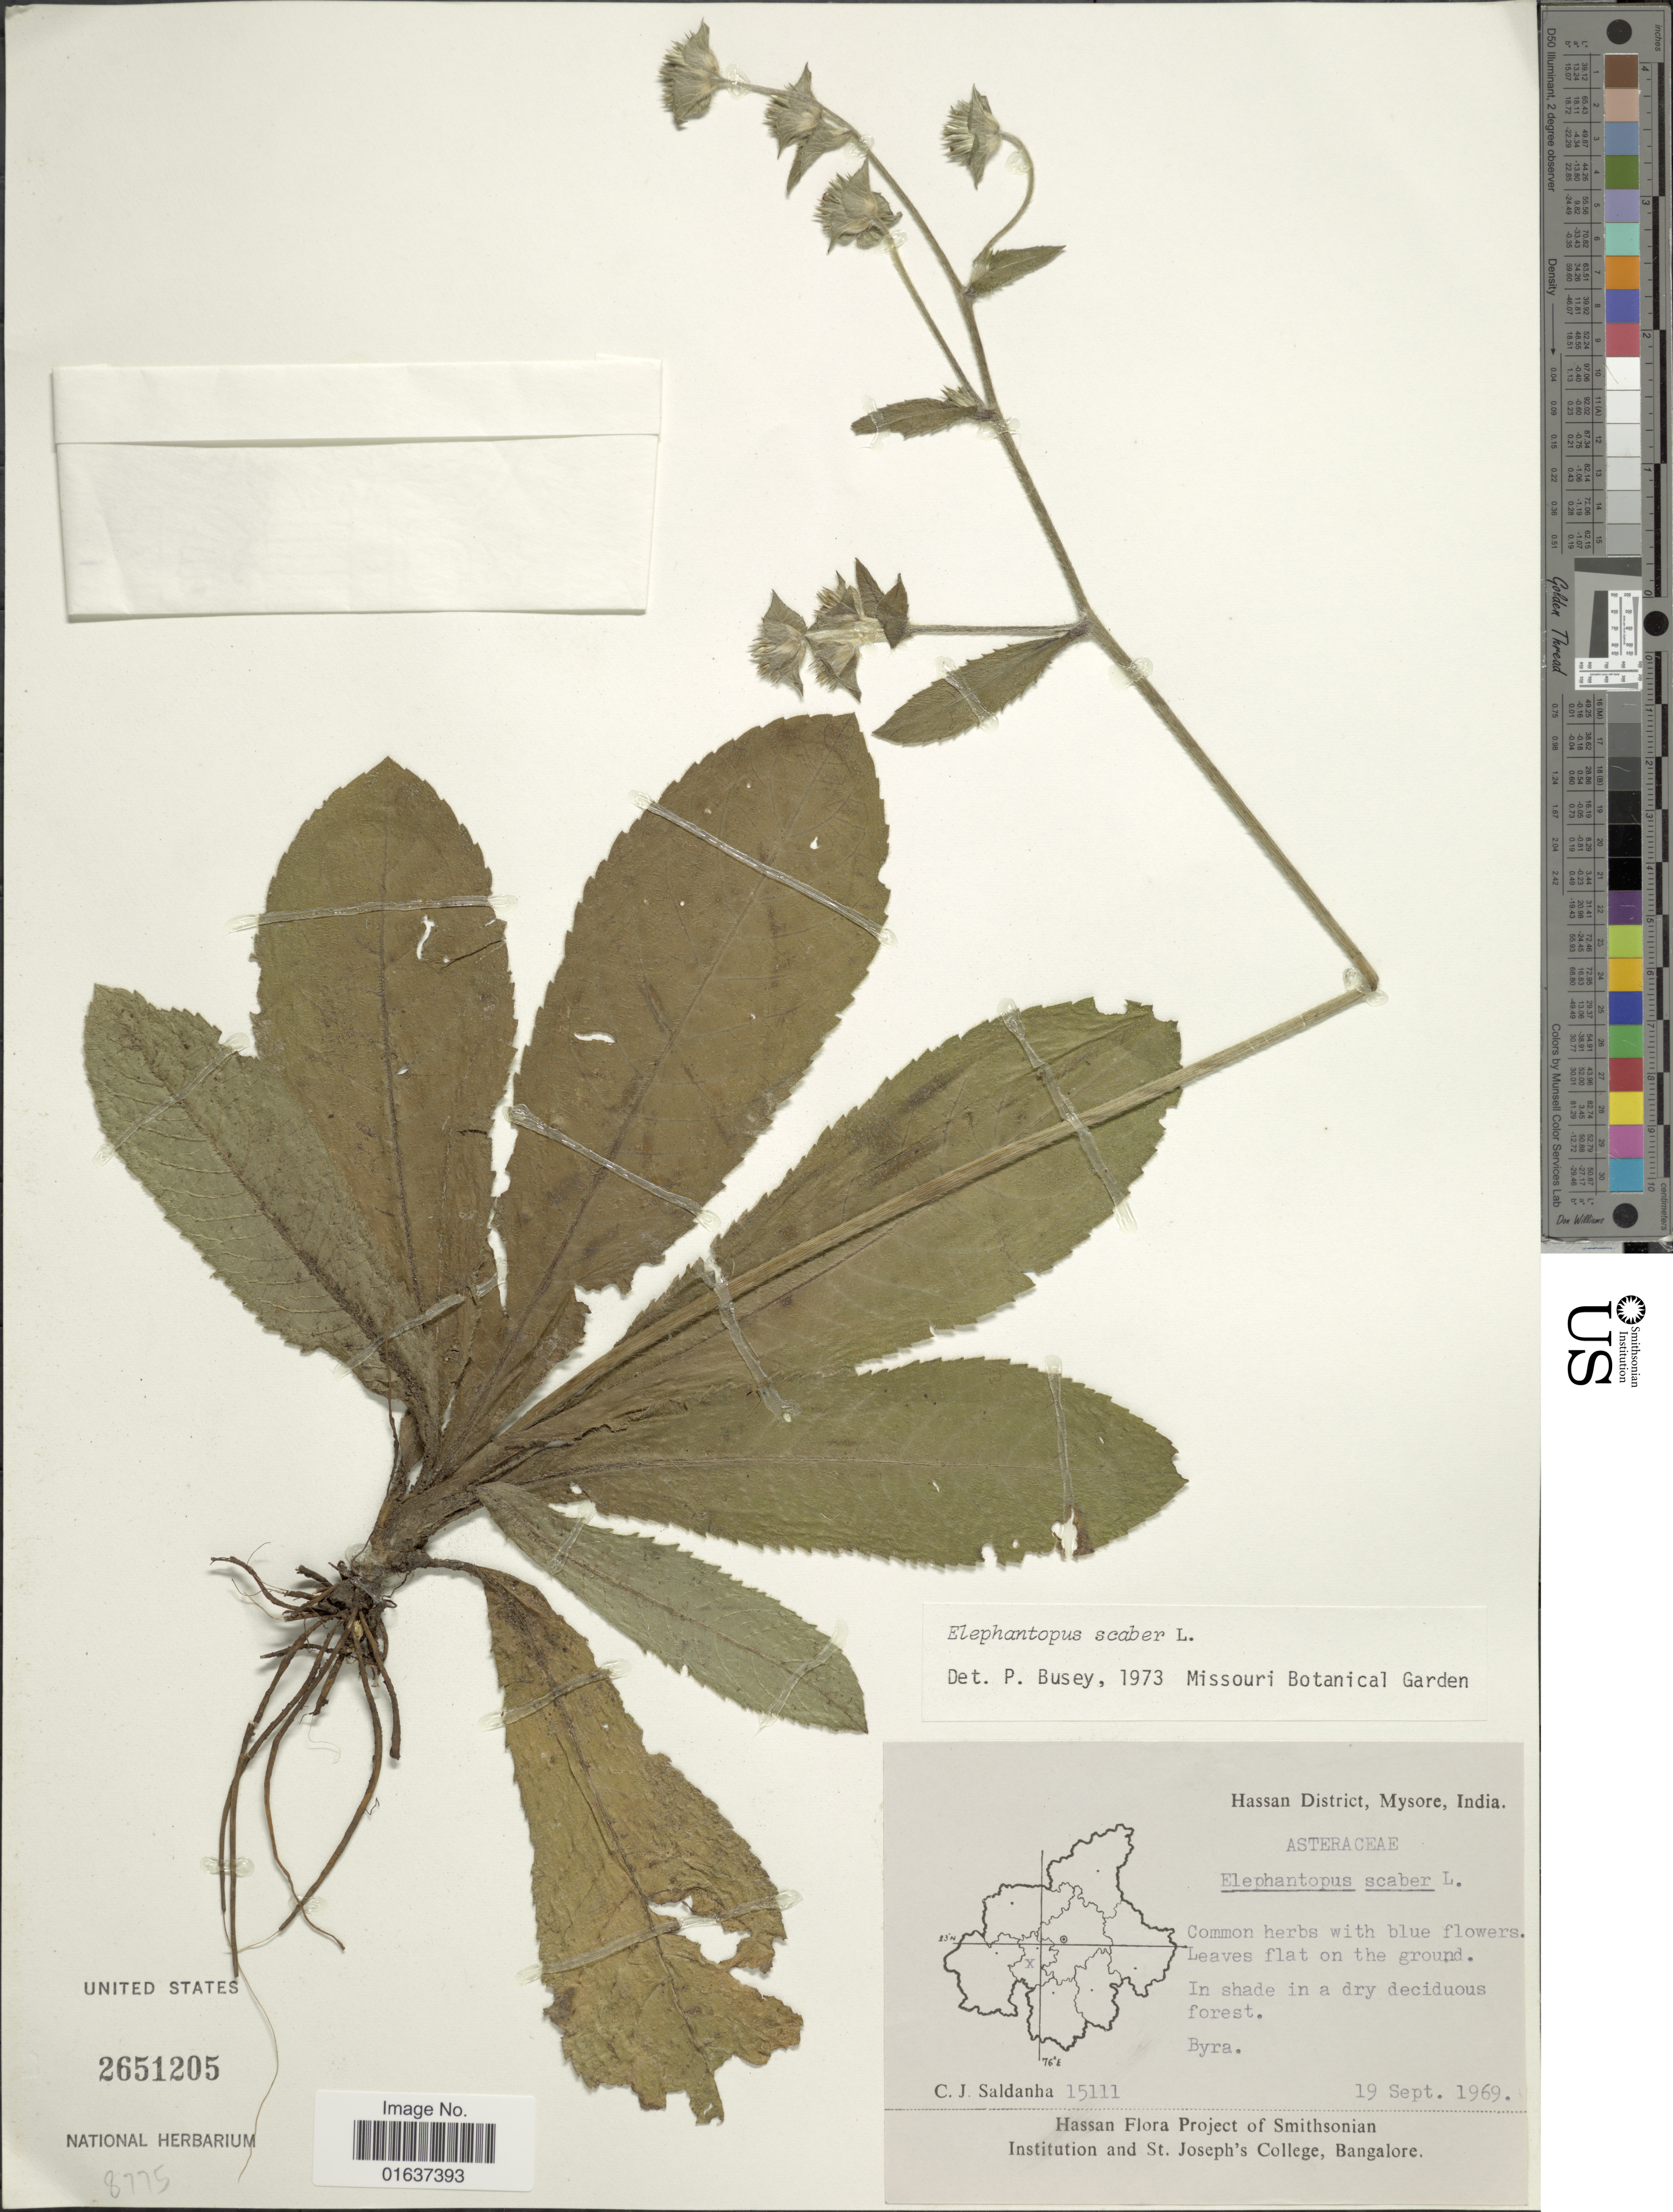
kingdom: Plantae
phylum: Tracheophyta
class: Magnoliopsida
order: Asterales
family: Asteraceae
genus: Elephantopus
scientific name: Elephantopus scaber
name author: L.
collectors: C. J. Saldanha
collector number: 15111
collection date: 1969-09-19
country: India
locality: Hassan District, Mysore, in shade and in a dry deciduous forest, Byra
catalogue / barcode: US 2651205